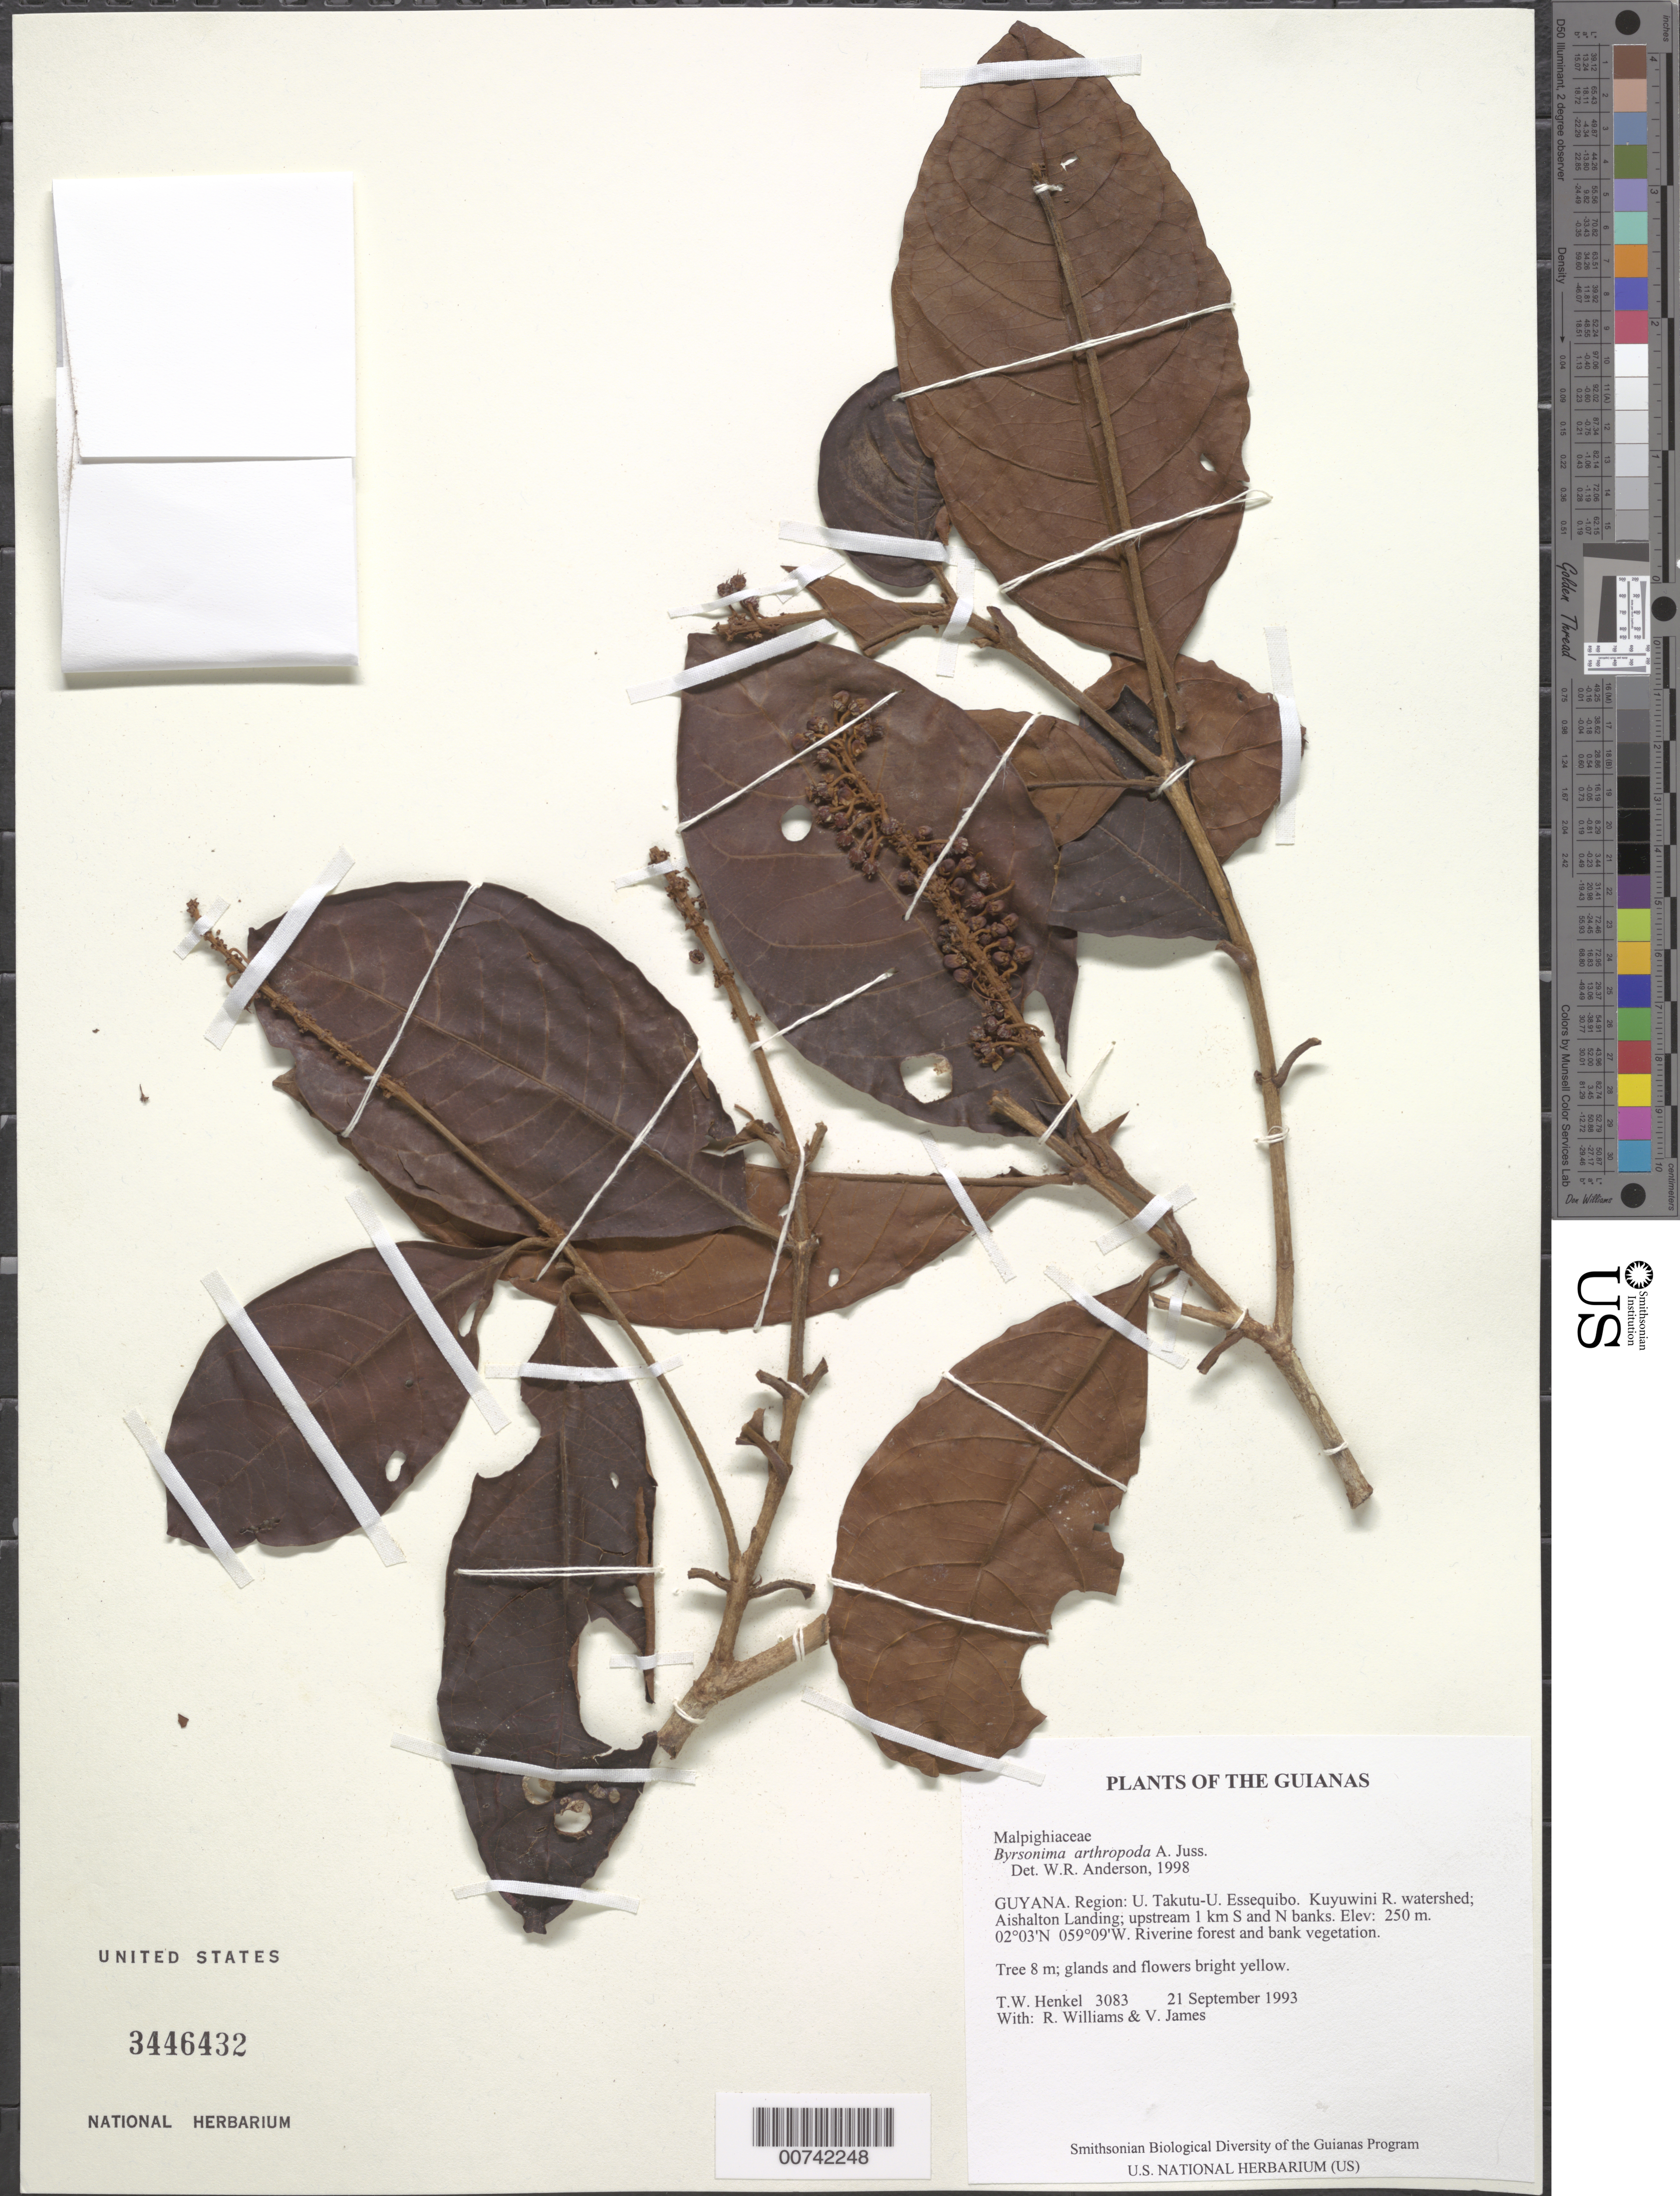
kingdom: Plantae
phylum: Tracheophyta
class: Magnoliopsida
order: Malpighiales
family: Malpighiaceae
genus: Byrsonima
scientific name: Byrsonima arthropoda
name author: A. Juss.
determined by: Anderson, W. R., (MICH), University of Michigan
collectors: T. Henkel, R. Williams & V. James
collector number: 3083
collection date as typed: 21 September 1993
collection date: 1993-09-21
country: Guyana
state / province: U. Takutu-U. Essequibo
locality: Kuyuwini R. watershed; Aishalton Landing; upstream 1 km S and N banks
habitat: Riverine forest and bank vegetation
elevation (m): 250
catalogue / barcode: US 3446432